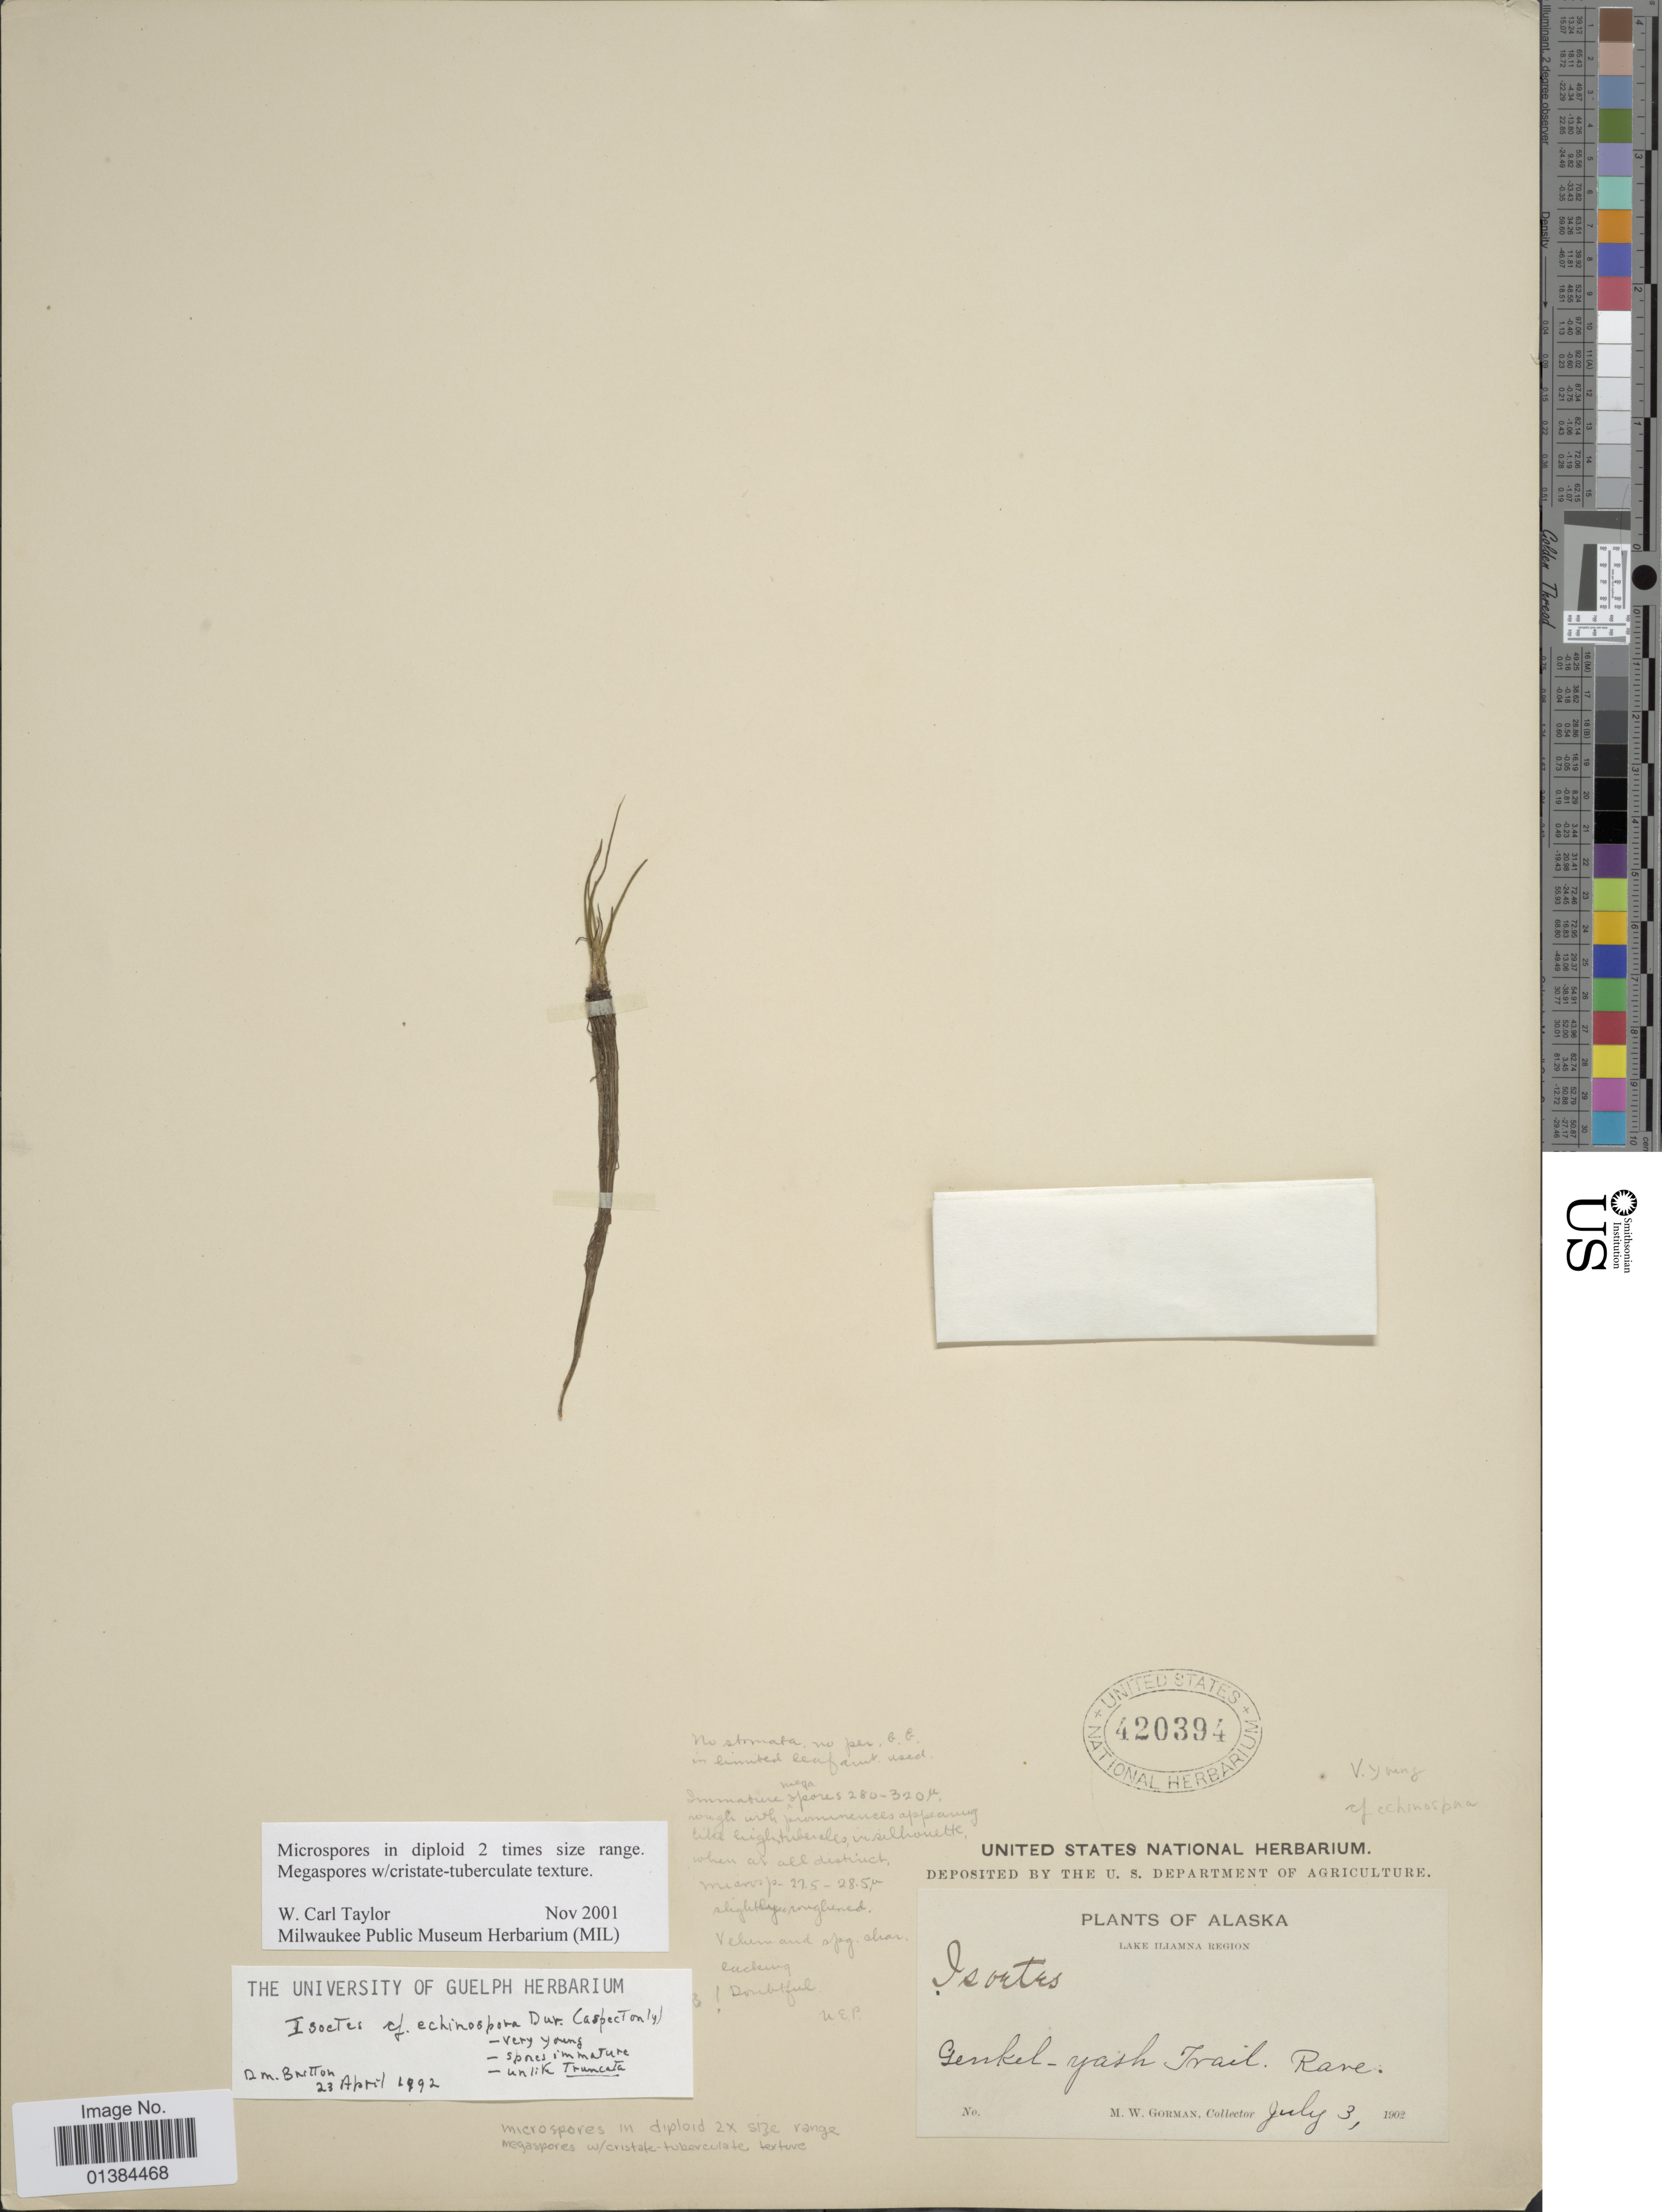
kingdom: Plantae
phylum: Tracheophyta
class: Lycopodiopsida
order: Isoetales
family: Isoetaceae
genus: Isoetes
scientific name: Isoetes echinospora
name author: Durieu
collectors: M. W. Gorman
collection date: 1902-07-03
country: United States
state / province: Alaska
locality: Lake Iliamna Region. Genkel-Yash Trail.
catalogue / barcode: US 420394